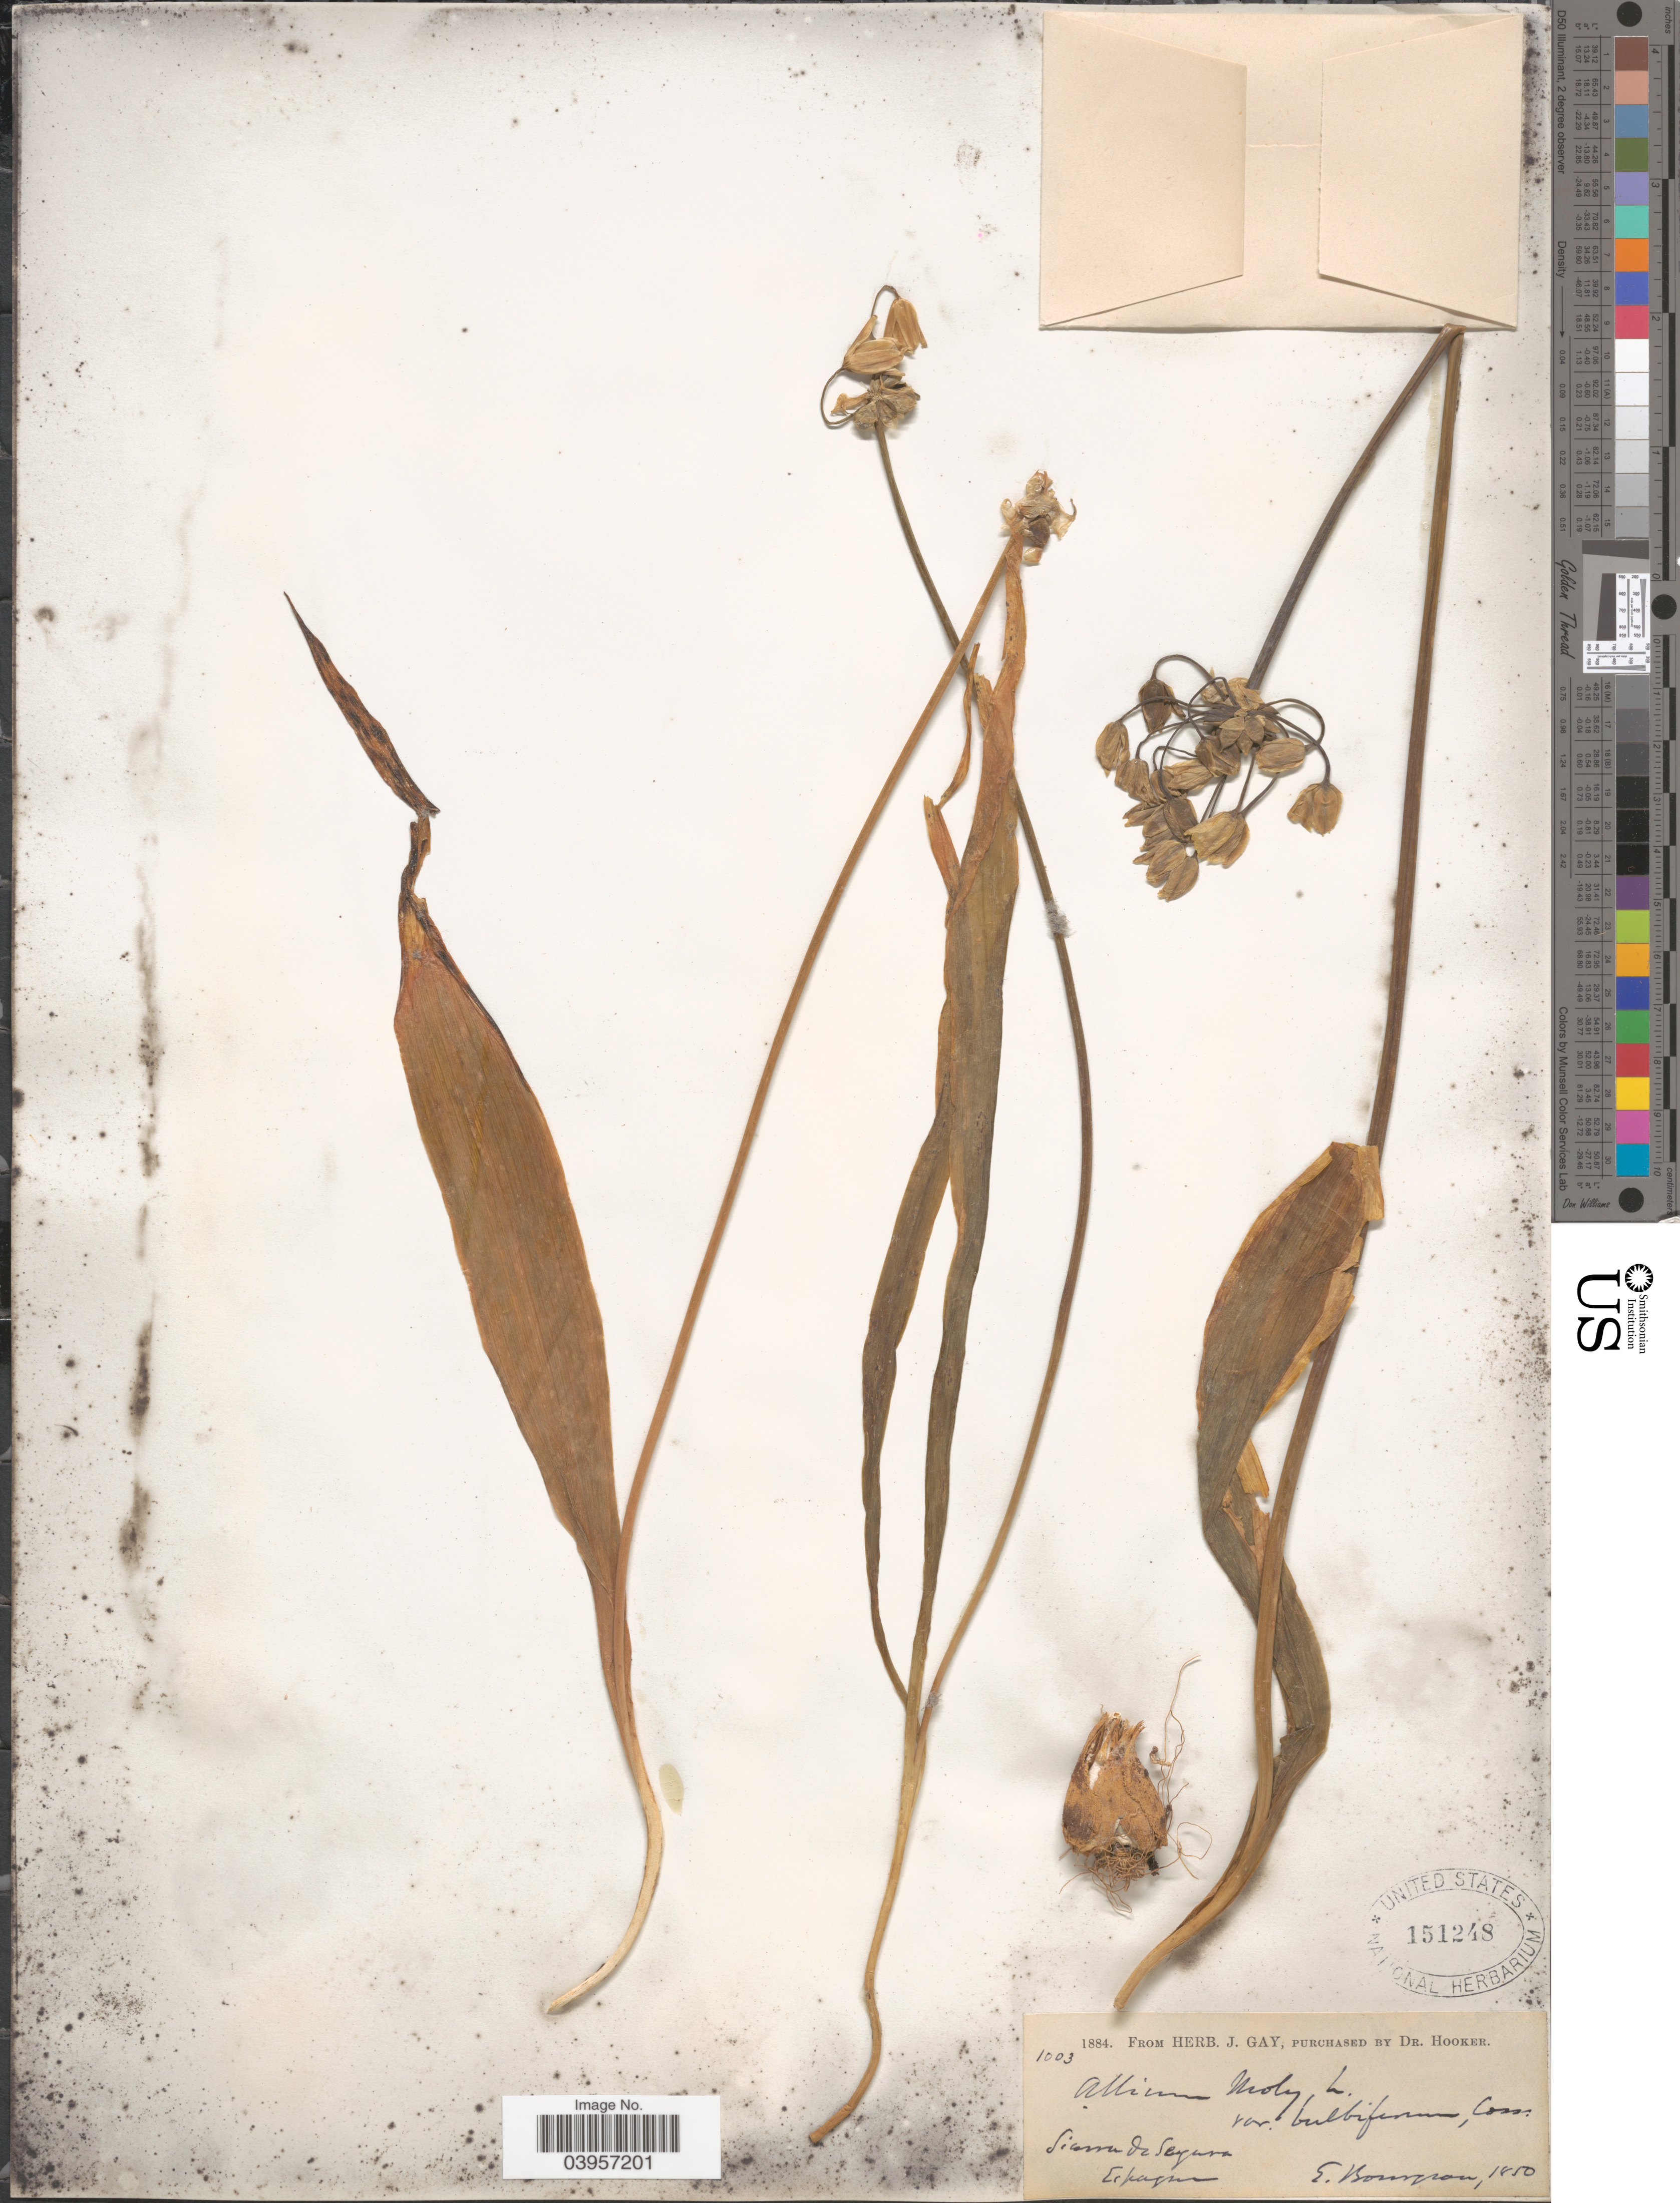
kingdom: Plantae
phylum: Tracheophyta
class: Liliopsida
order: Asparagales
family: Amaryllidaceae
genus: Allium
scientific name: Allium moly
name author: L.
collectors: E. Bougeau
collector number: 1003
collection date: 1850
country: Spain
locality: Sierra de Segura.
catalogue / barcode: US 151248